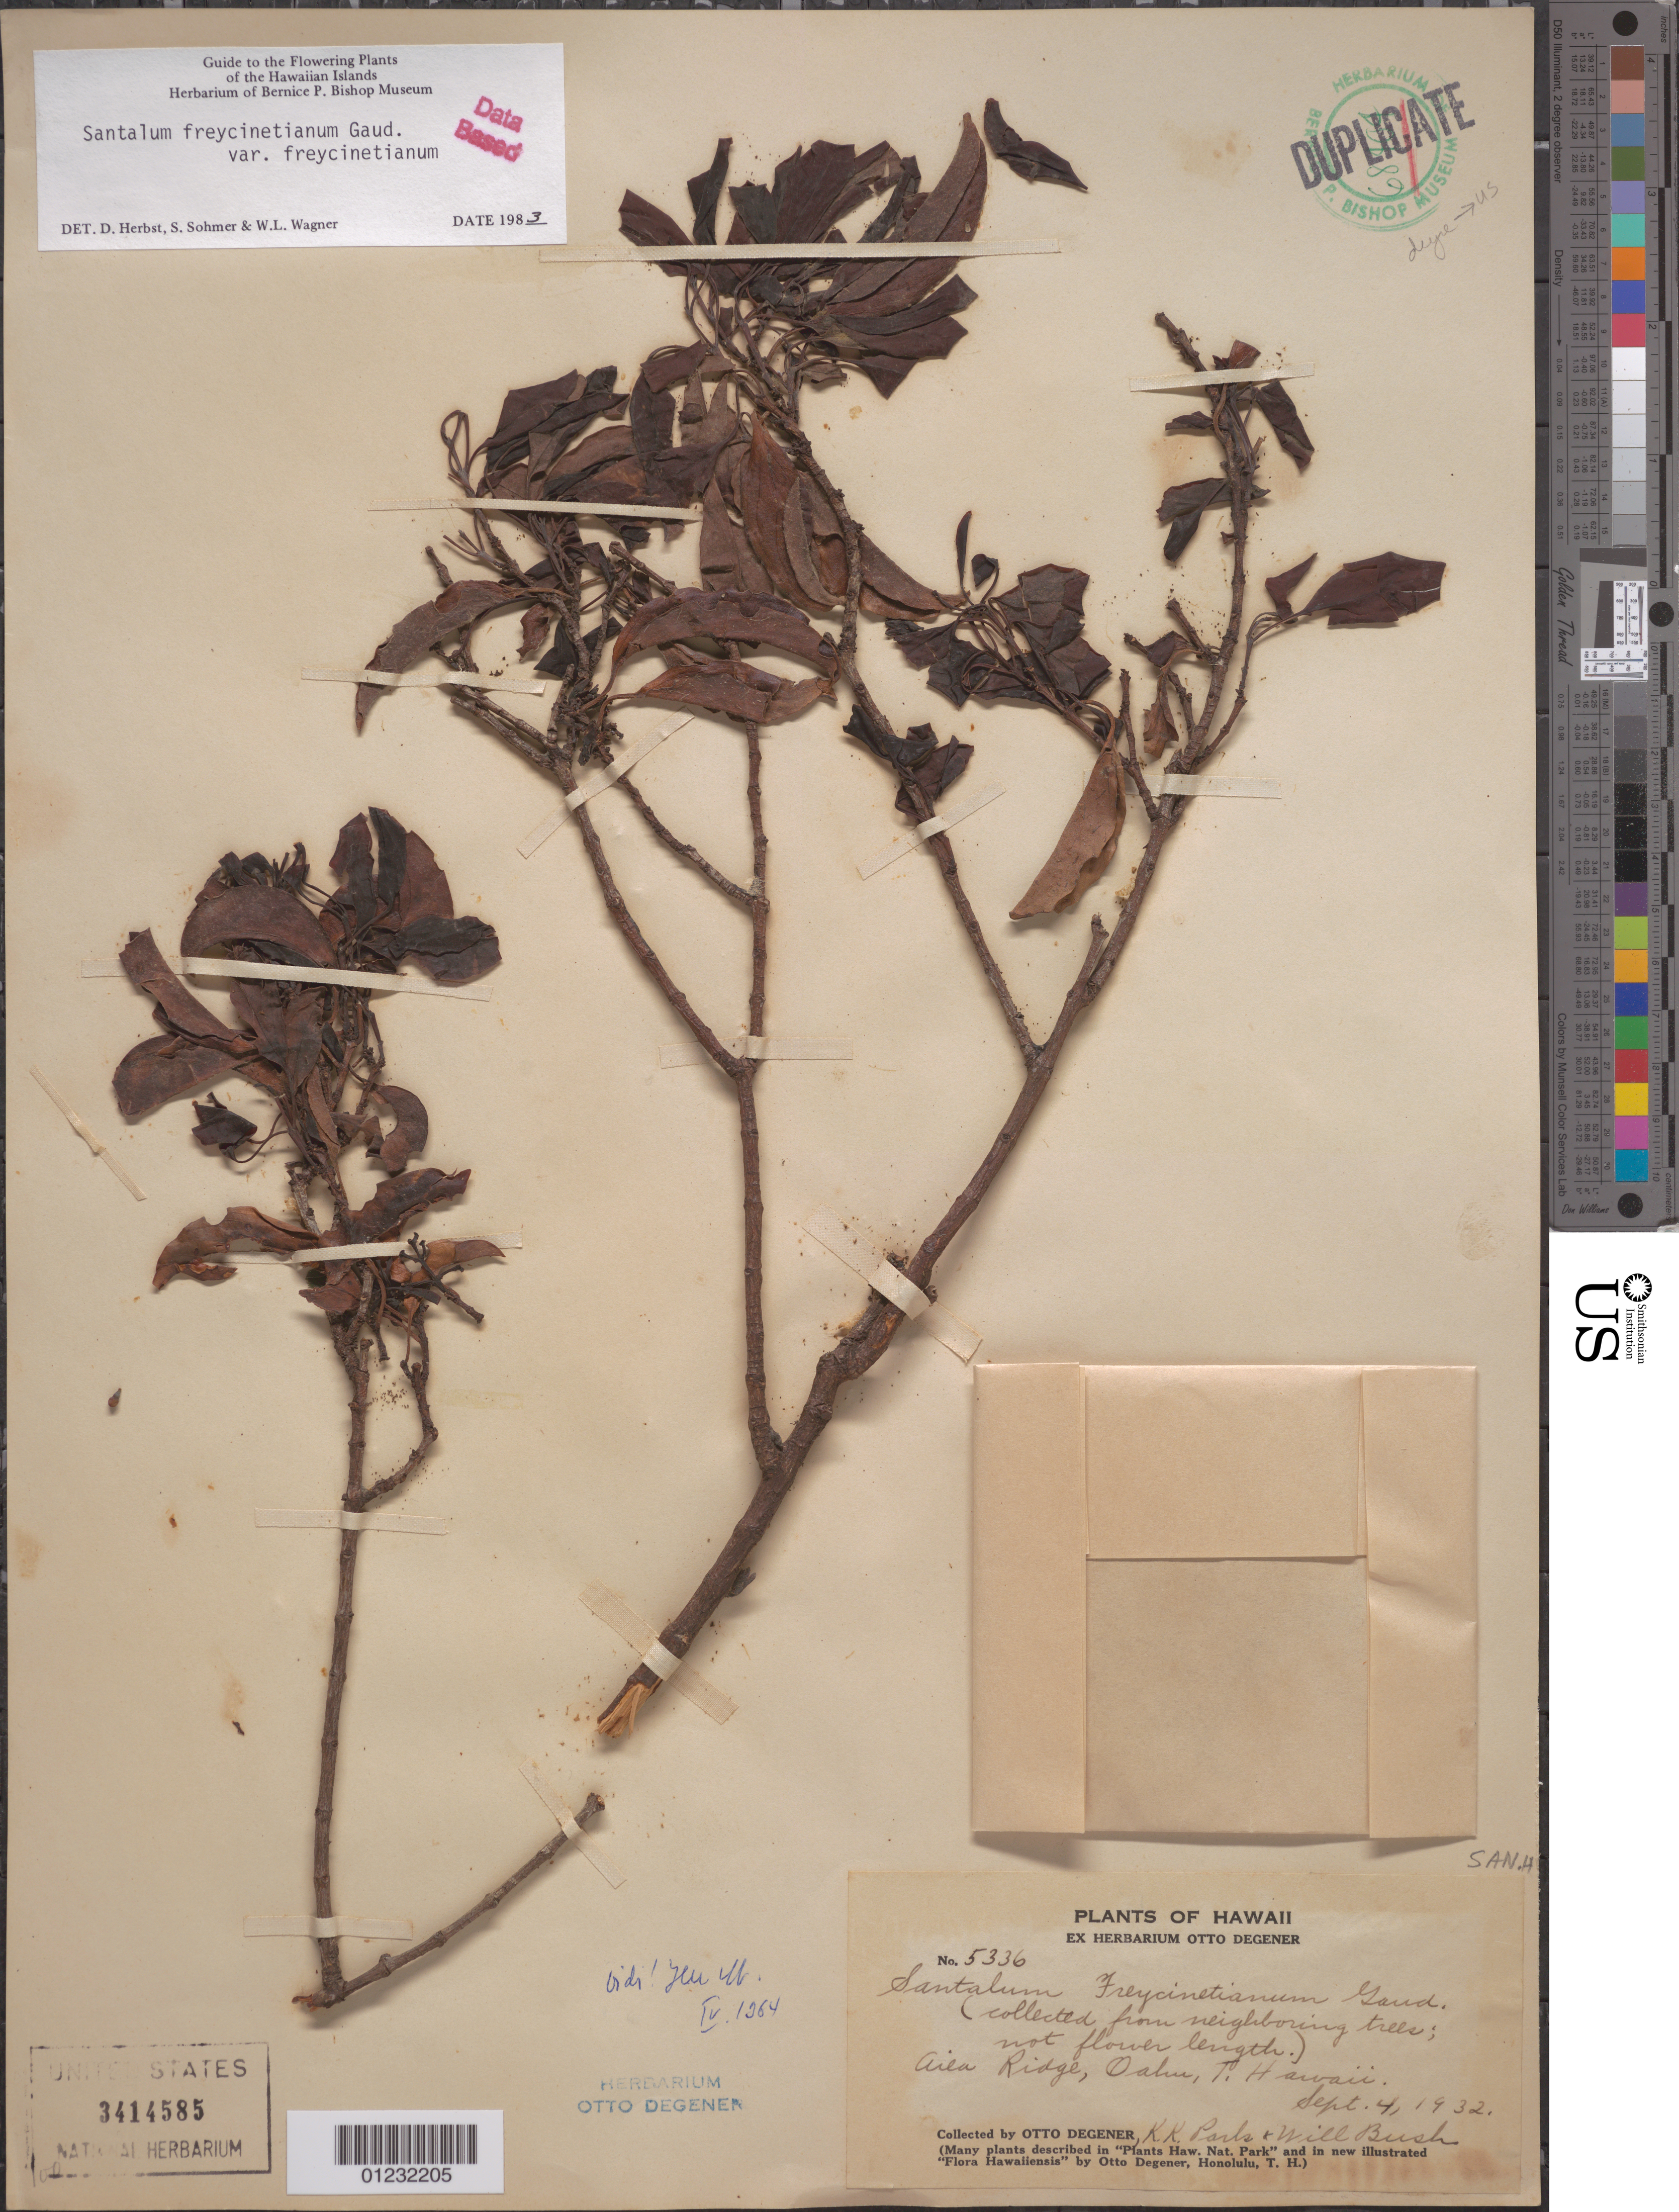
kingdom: Plantae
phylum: Tracheophyta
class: Magnoliopsida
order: Santalales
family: Santalaceae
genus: Santalum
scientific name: Santalum freycinetianum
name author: Gaudich.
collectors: O. Degener, K. Park & W. Bush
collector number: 5336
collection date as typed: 4 Sep 1932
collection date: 1932-09-04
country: United States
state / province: Hawaii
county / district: Honolulu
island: Oahu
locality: Aiea Ridge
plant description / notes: Voucher, State contract UCI1998-1 (ESP)-042 field no. Hawaii 259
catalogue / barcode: US 3414585